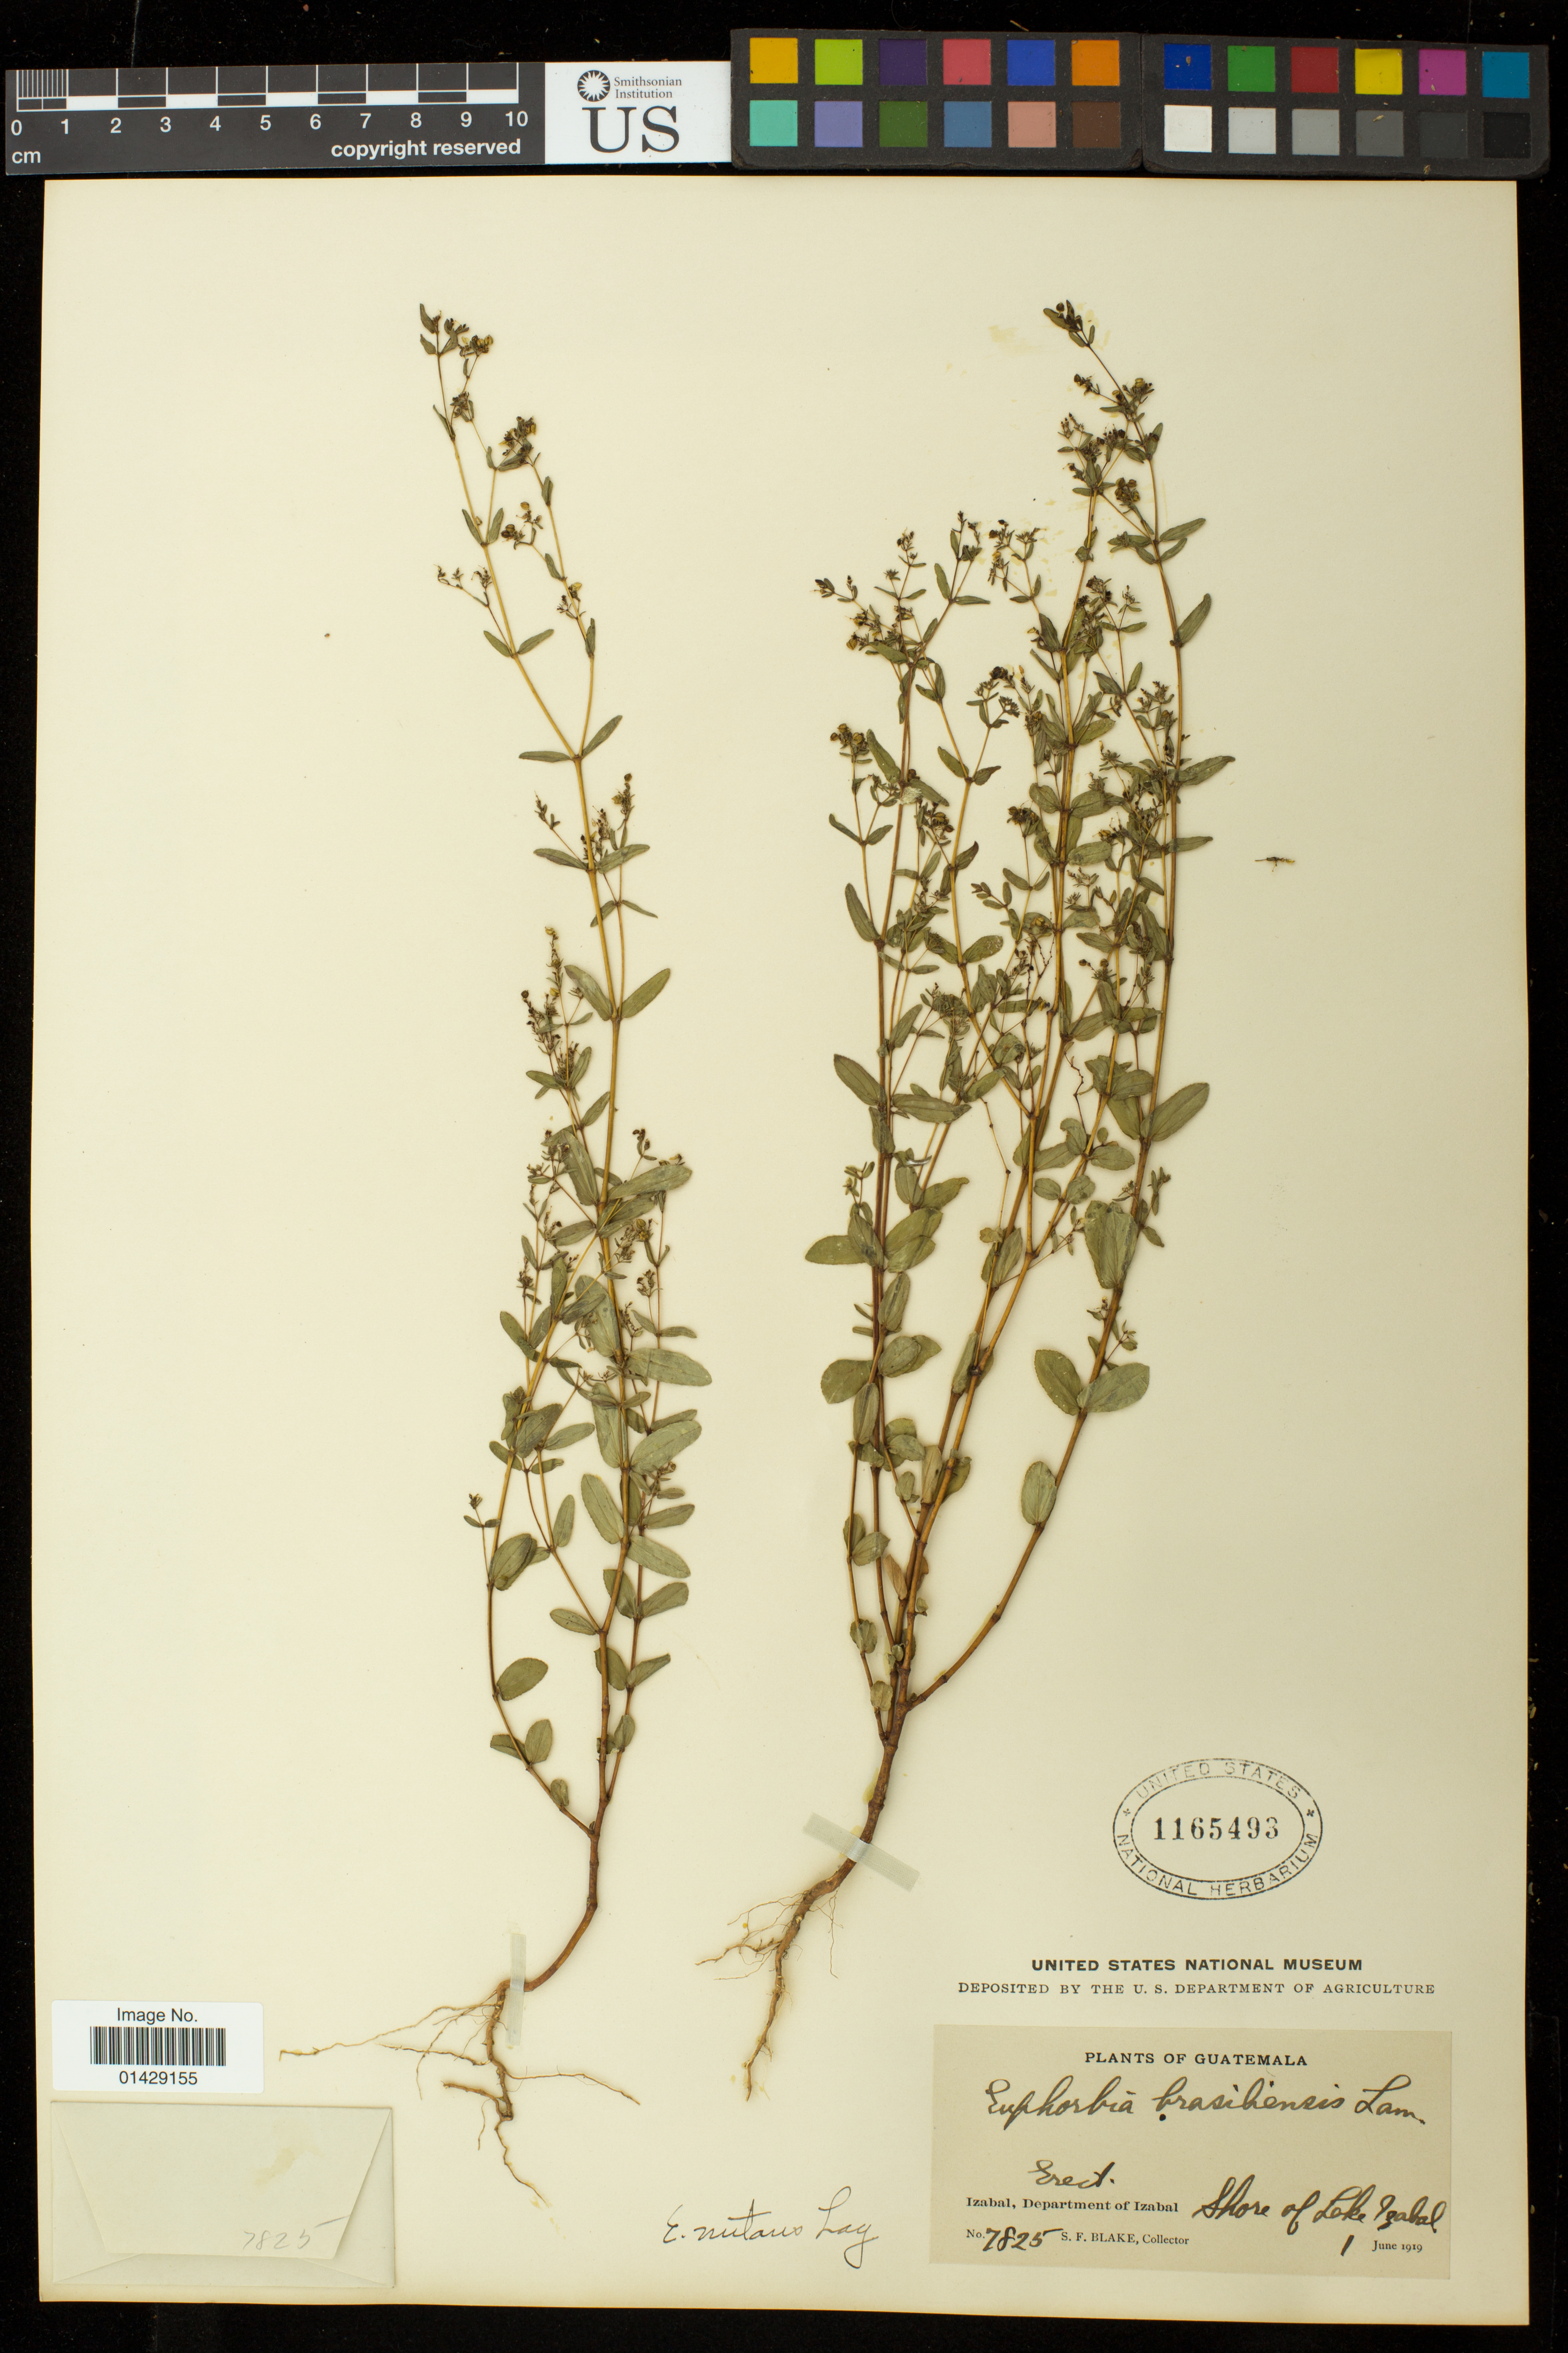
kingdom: Plantae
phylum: Tracheophyta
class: Magnoliopsida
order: Malpighiales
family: Euphorbiaceae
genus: Euphorbia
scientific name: Euphorbia hyssopifolia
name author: L.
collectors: S. Blake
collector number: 7825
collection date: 1919-06-01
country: Guatemala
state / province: Izabal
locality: Shore of Lake Izabal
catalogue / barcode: US 1165493